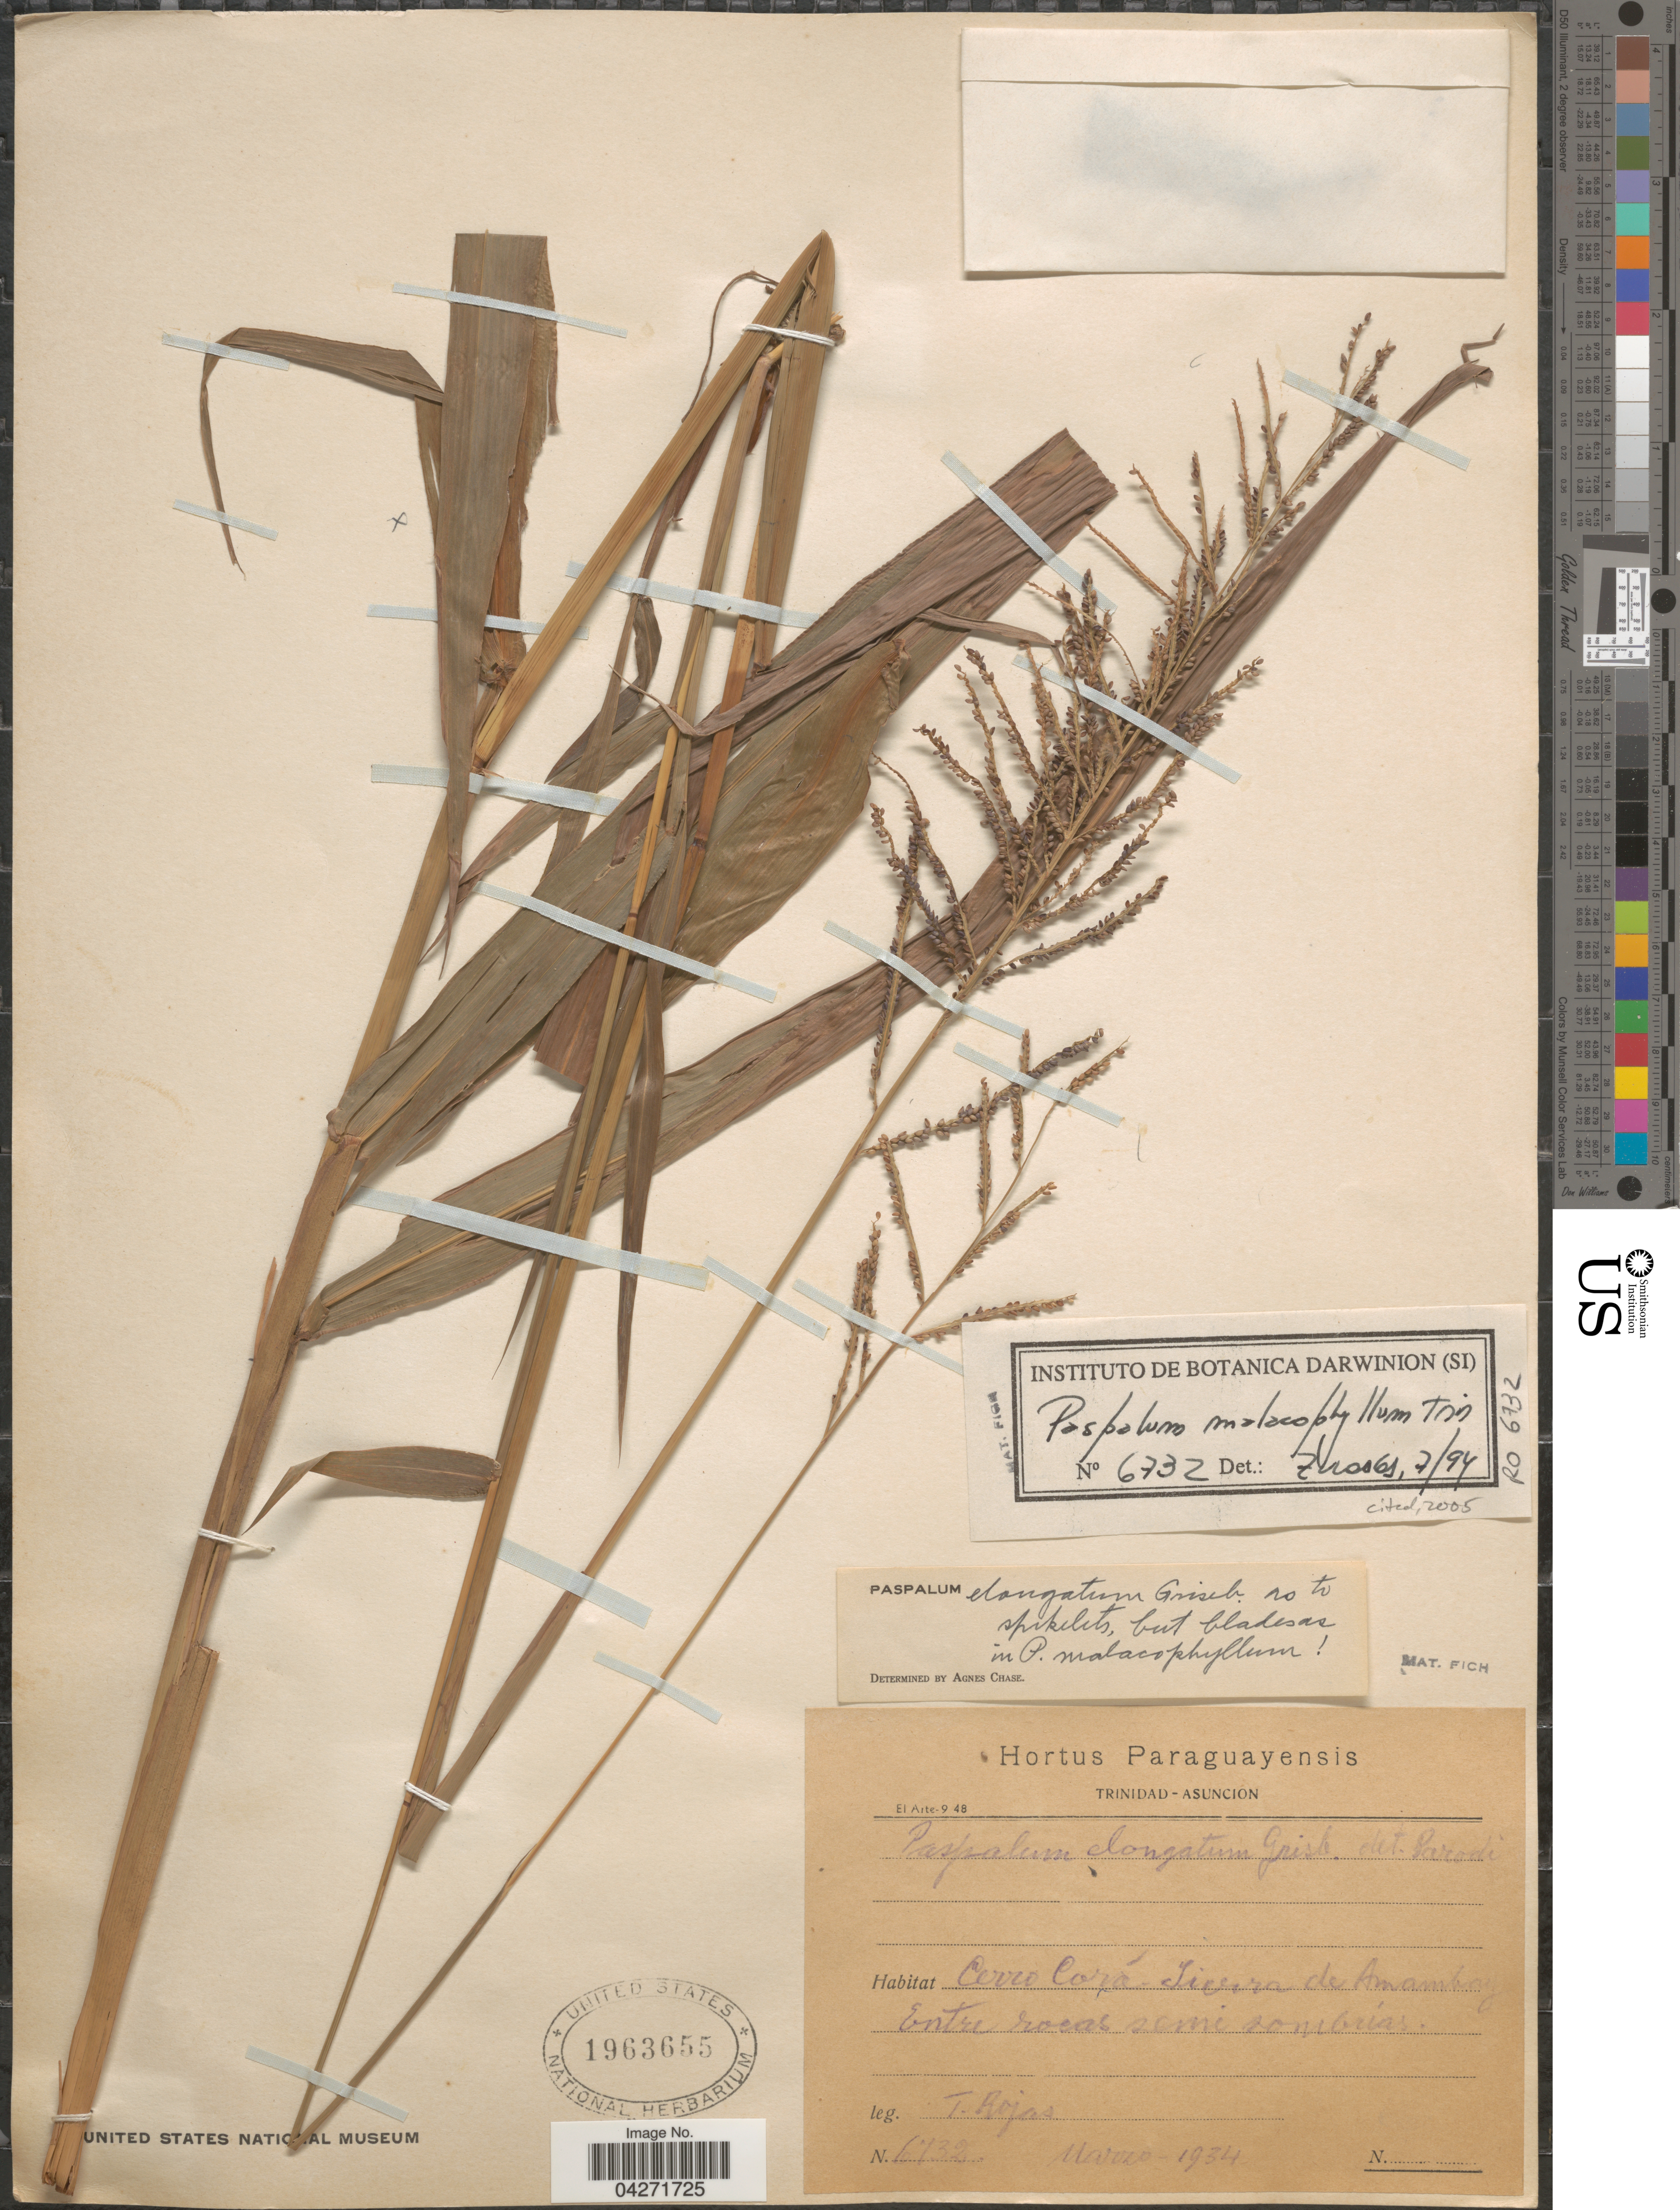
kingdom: Plantae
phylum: Tracheophyta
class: Liliopsida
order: Poales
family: Poaceae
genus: Paspalum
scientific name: Paspalum malacophyllum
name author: Trin.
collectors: T. Rojas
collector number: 6732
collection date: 1934-03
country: Paraguay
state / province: Asuncion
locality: Cerro Corá Tivira de Amambay. Entre rocas semi sombriás.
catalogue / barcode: US 1963655